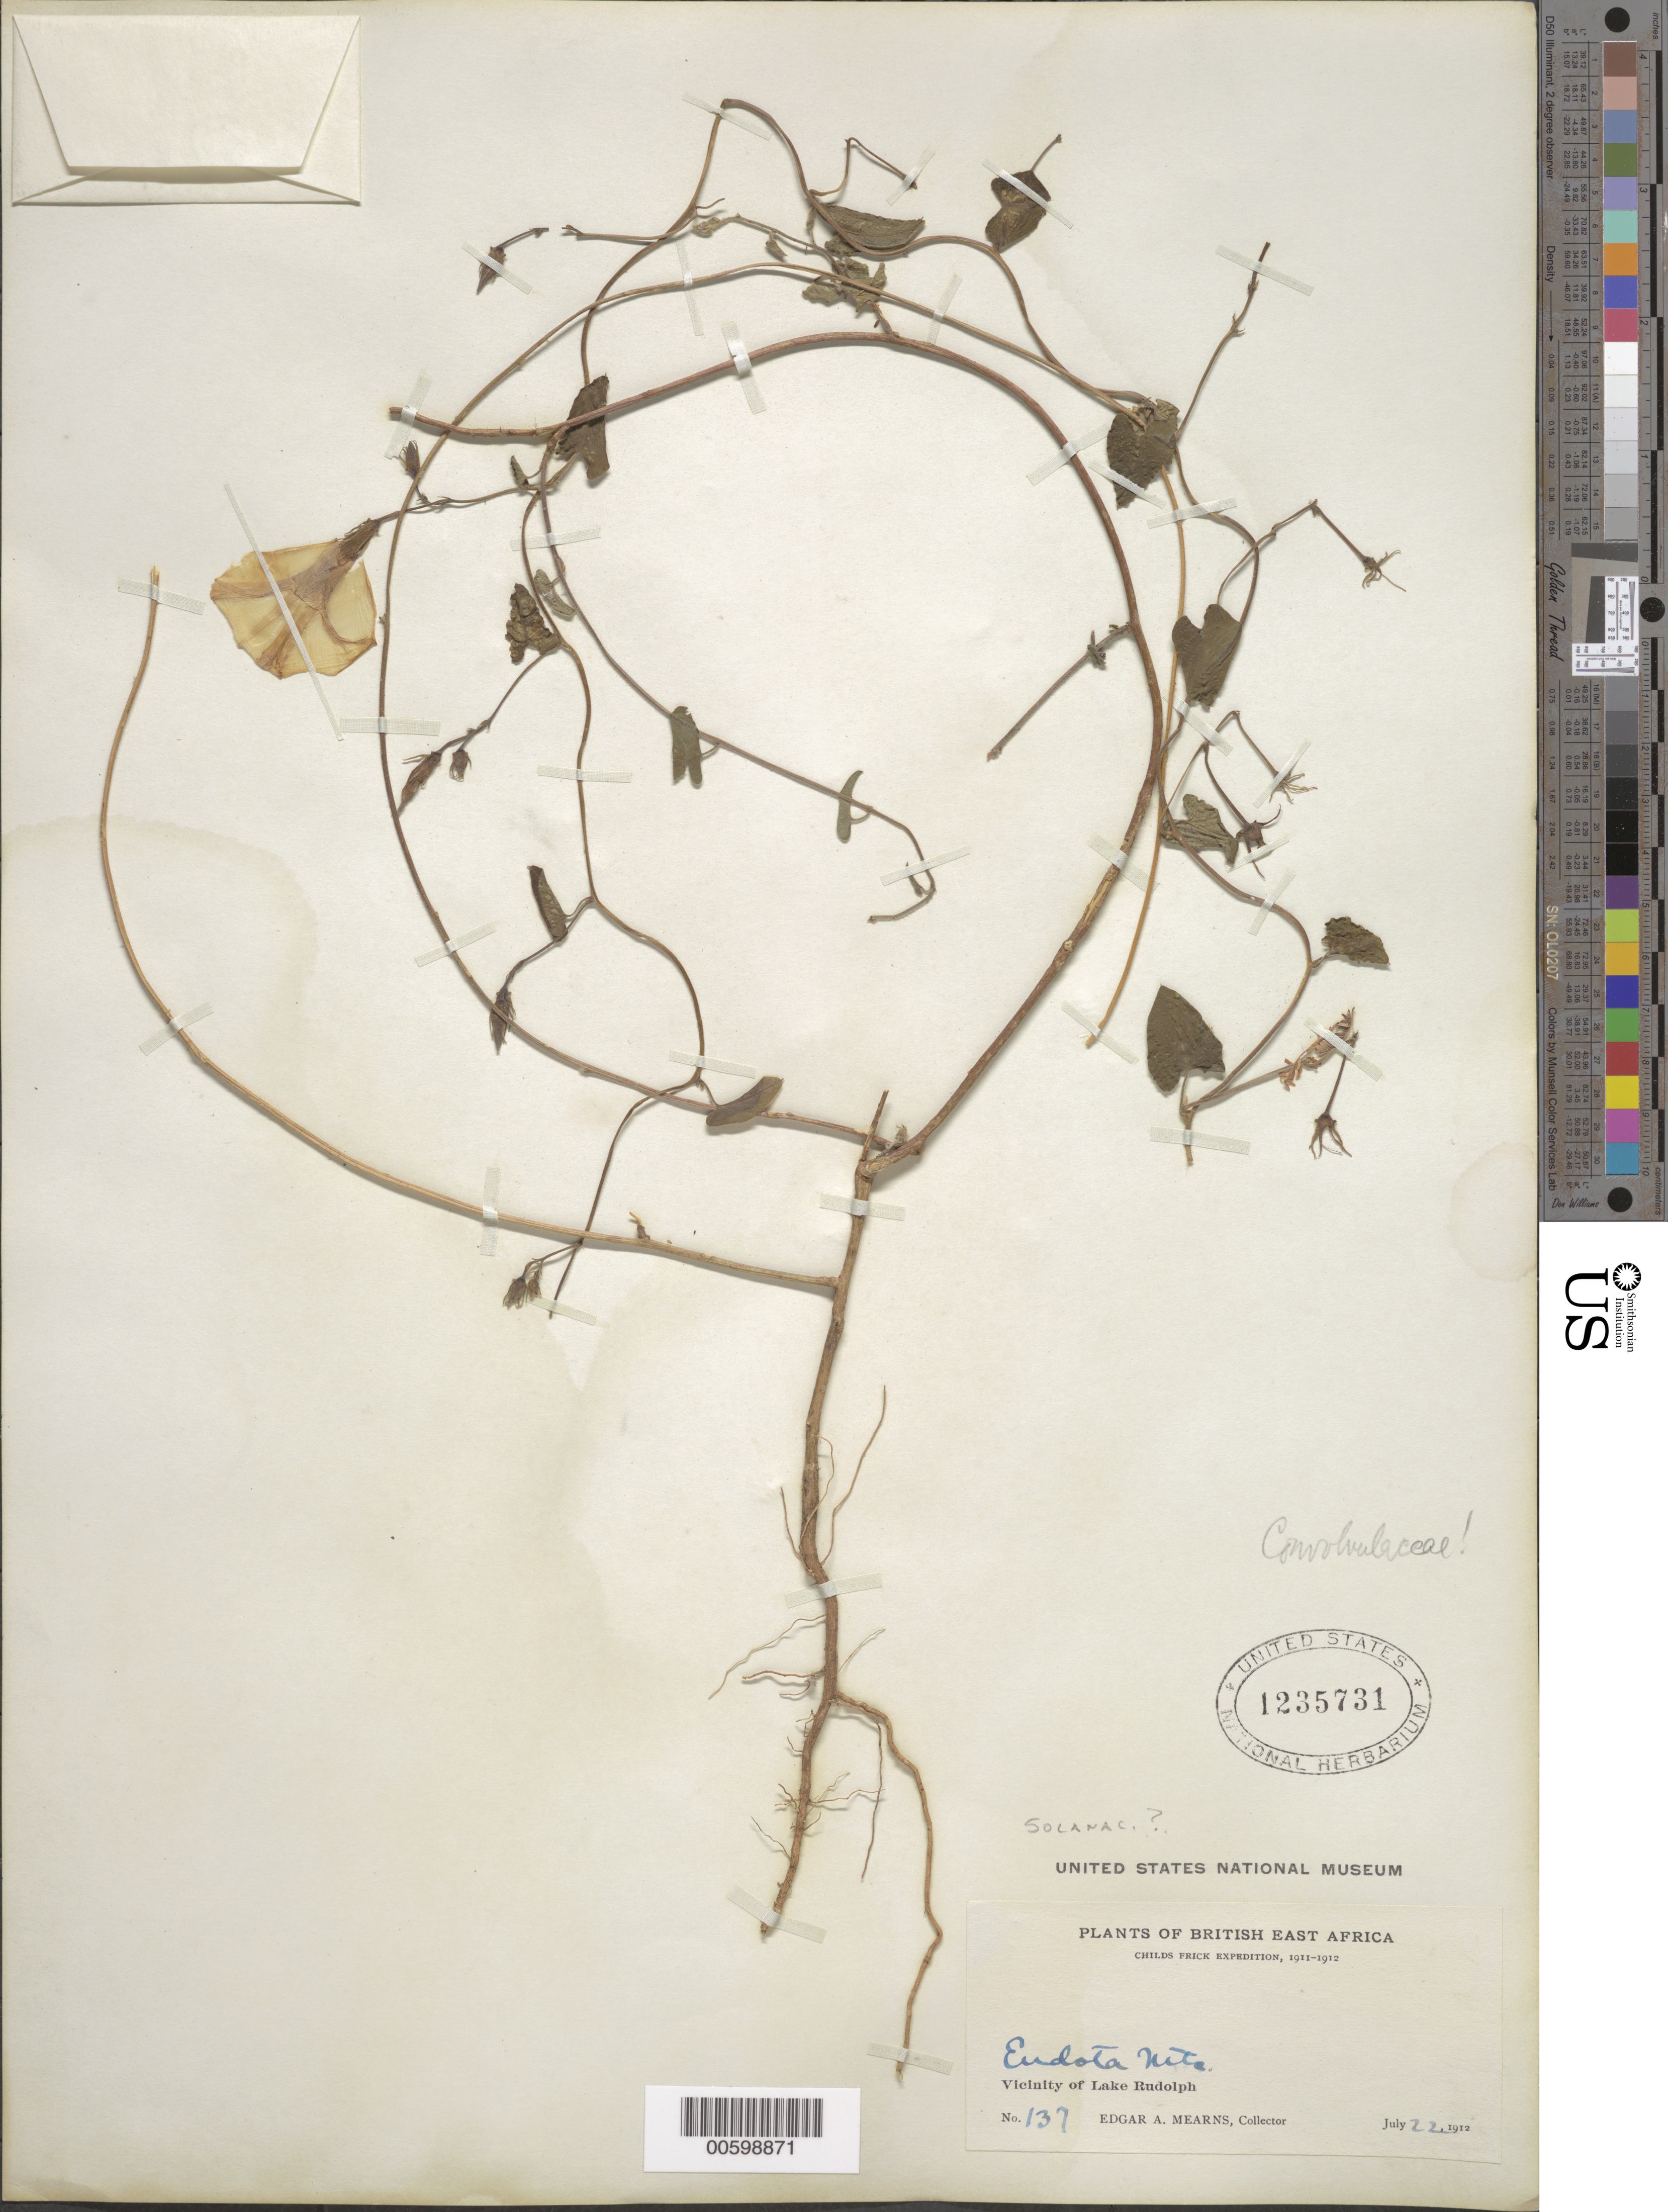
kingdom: Plantae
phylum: Tracheophyta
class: Magnoliopsida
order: Solanales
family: Convolvulaceae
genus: Ipomoea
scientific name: Ipomoea mombassana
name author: Vatke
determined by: Staples, G. W.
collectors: E. A. Mearns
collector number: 137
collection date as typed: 22 Jul 1912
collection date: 1912-07-22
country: Kenya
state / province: Marsabit / Samburu / Turkana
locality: Endota nita, Vicinity of Lake Rudolh (Lake Turkana)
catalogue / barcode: US 1235731